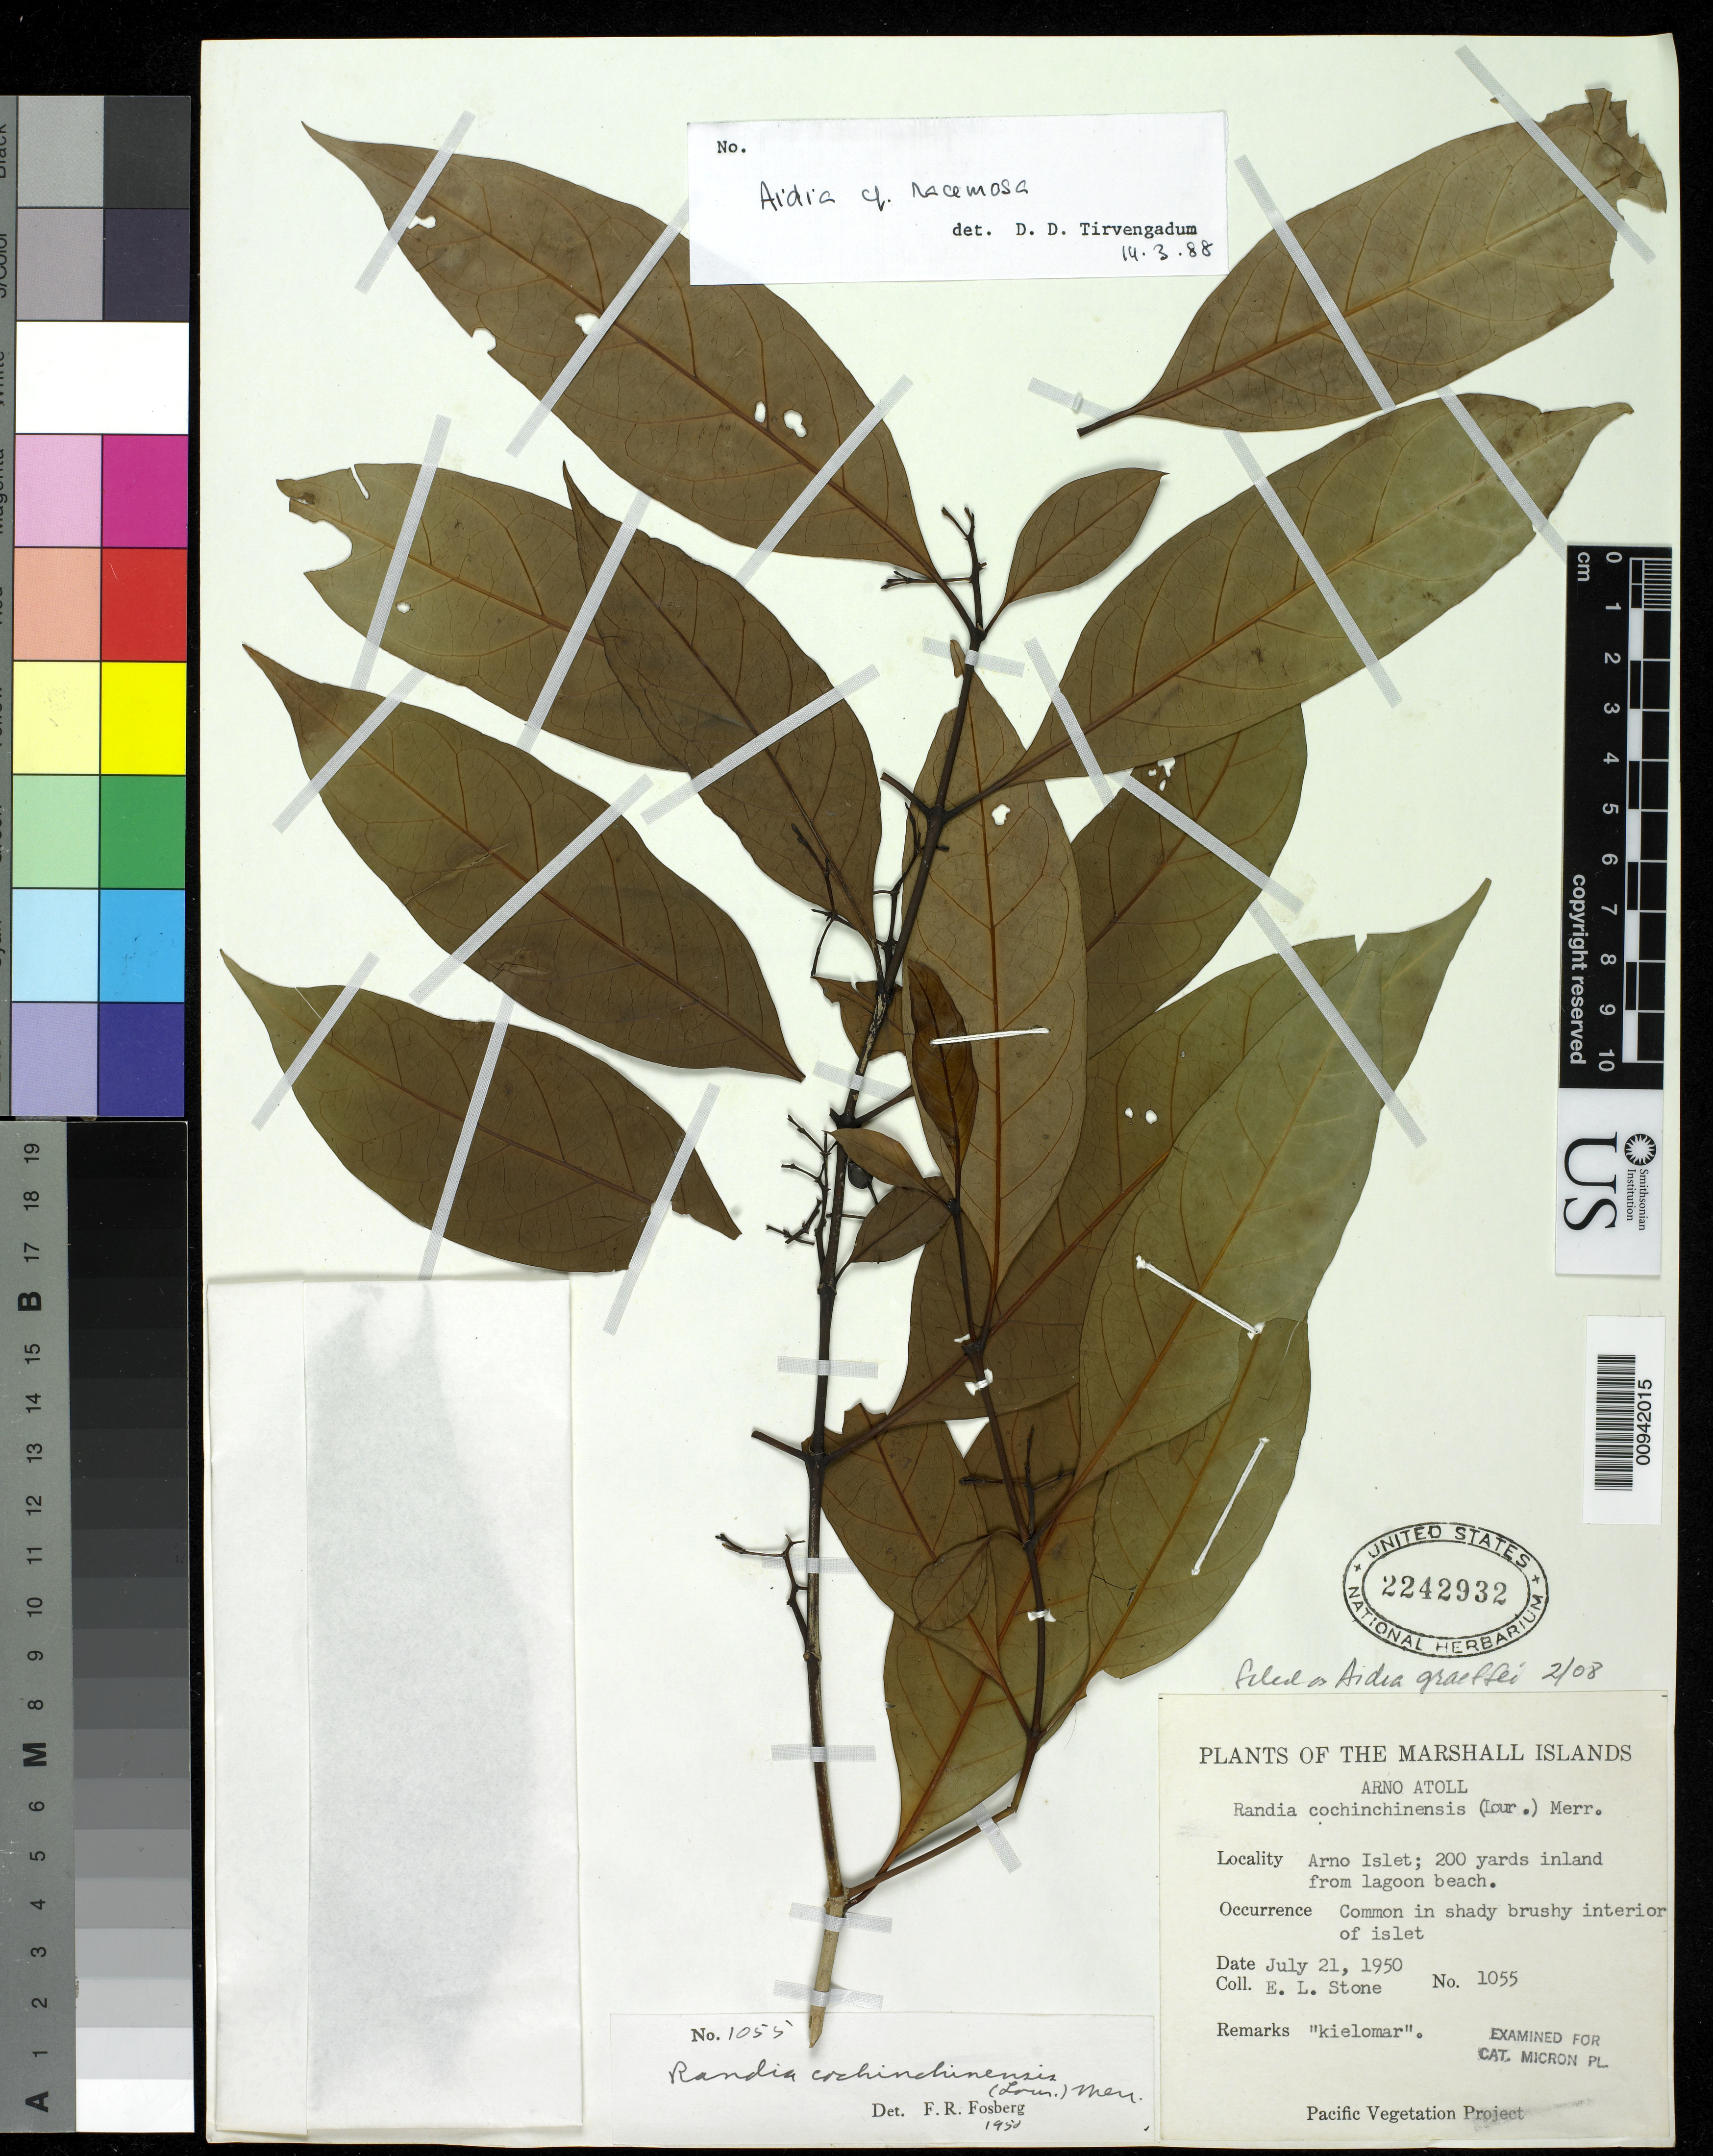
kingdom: Plantae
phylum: Tracheophyta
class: Magnoliopsida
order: Gentianales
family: Rubiaceae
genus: Aidia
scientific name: Aidia graeffei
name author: (Reinecke) Tirveng.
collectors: E. L. Stone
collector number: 1055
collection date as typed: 21 Jul 1950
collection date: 1950-07-21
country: Marshall Islands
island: Arno Atoll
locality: Arno Islet; 200 yards inland from lagoon beach.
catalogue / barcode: US 2242932